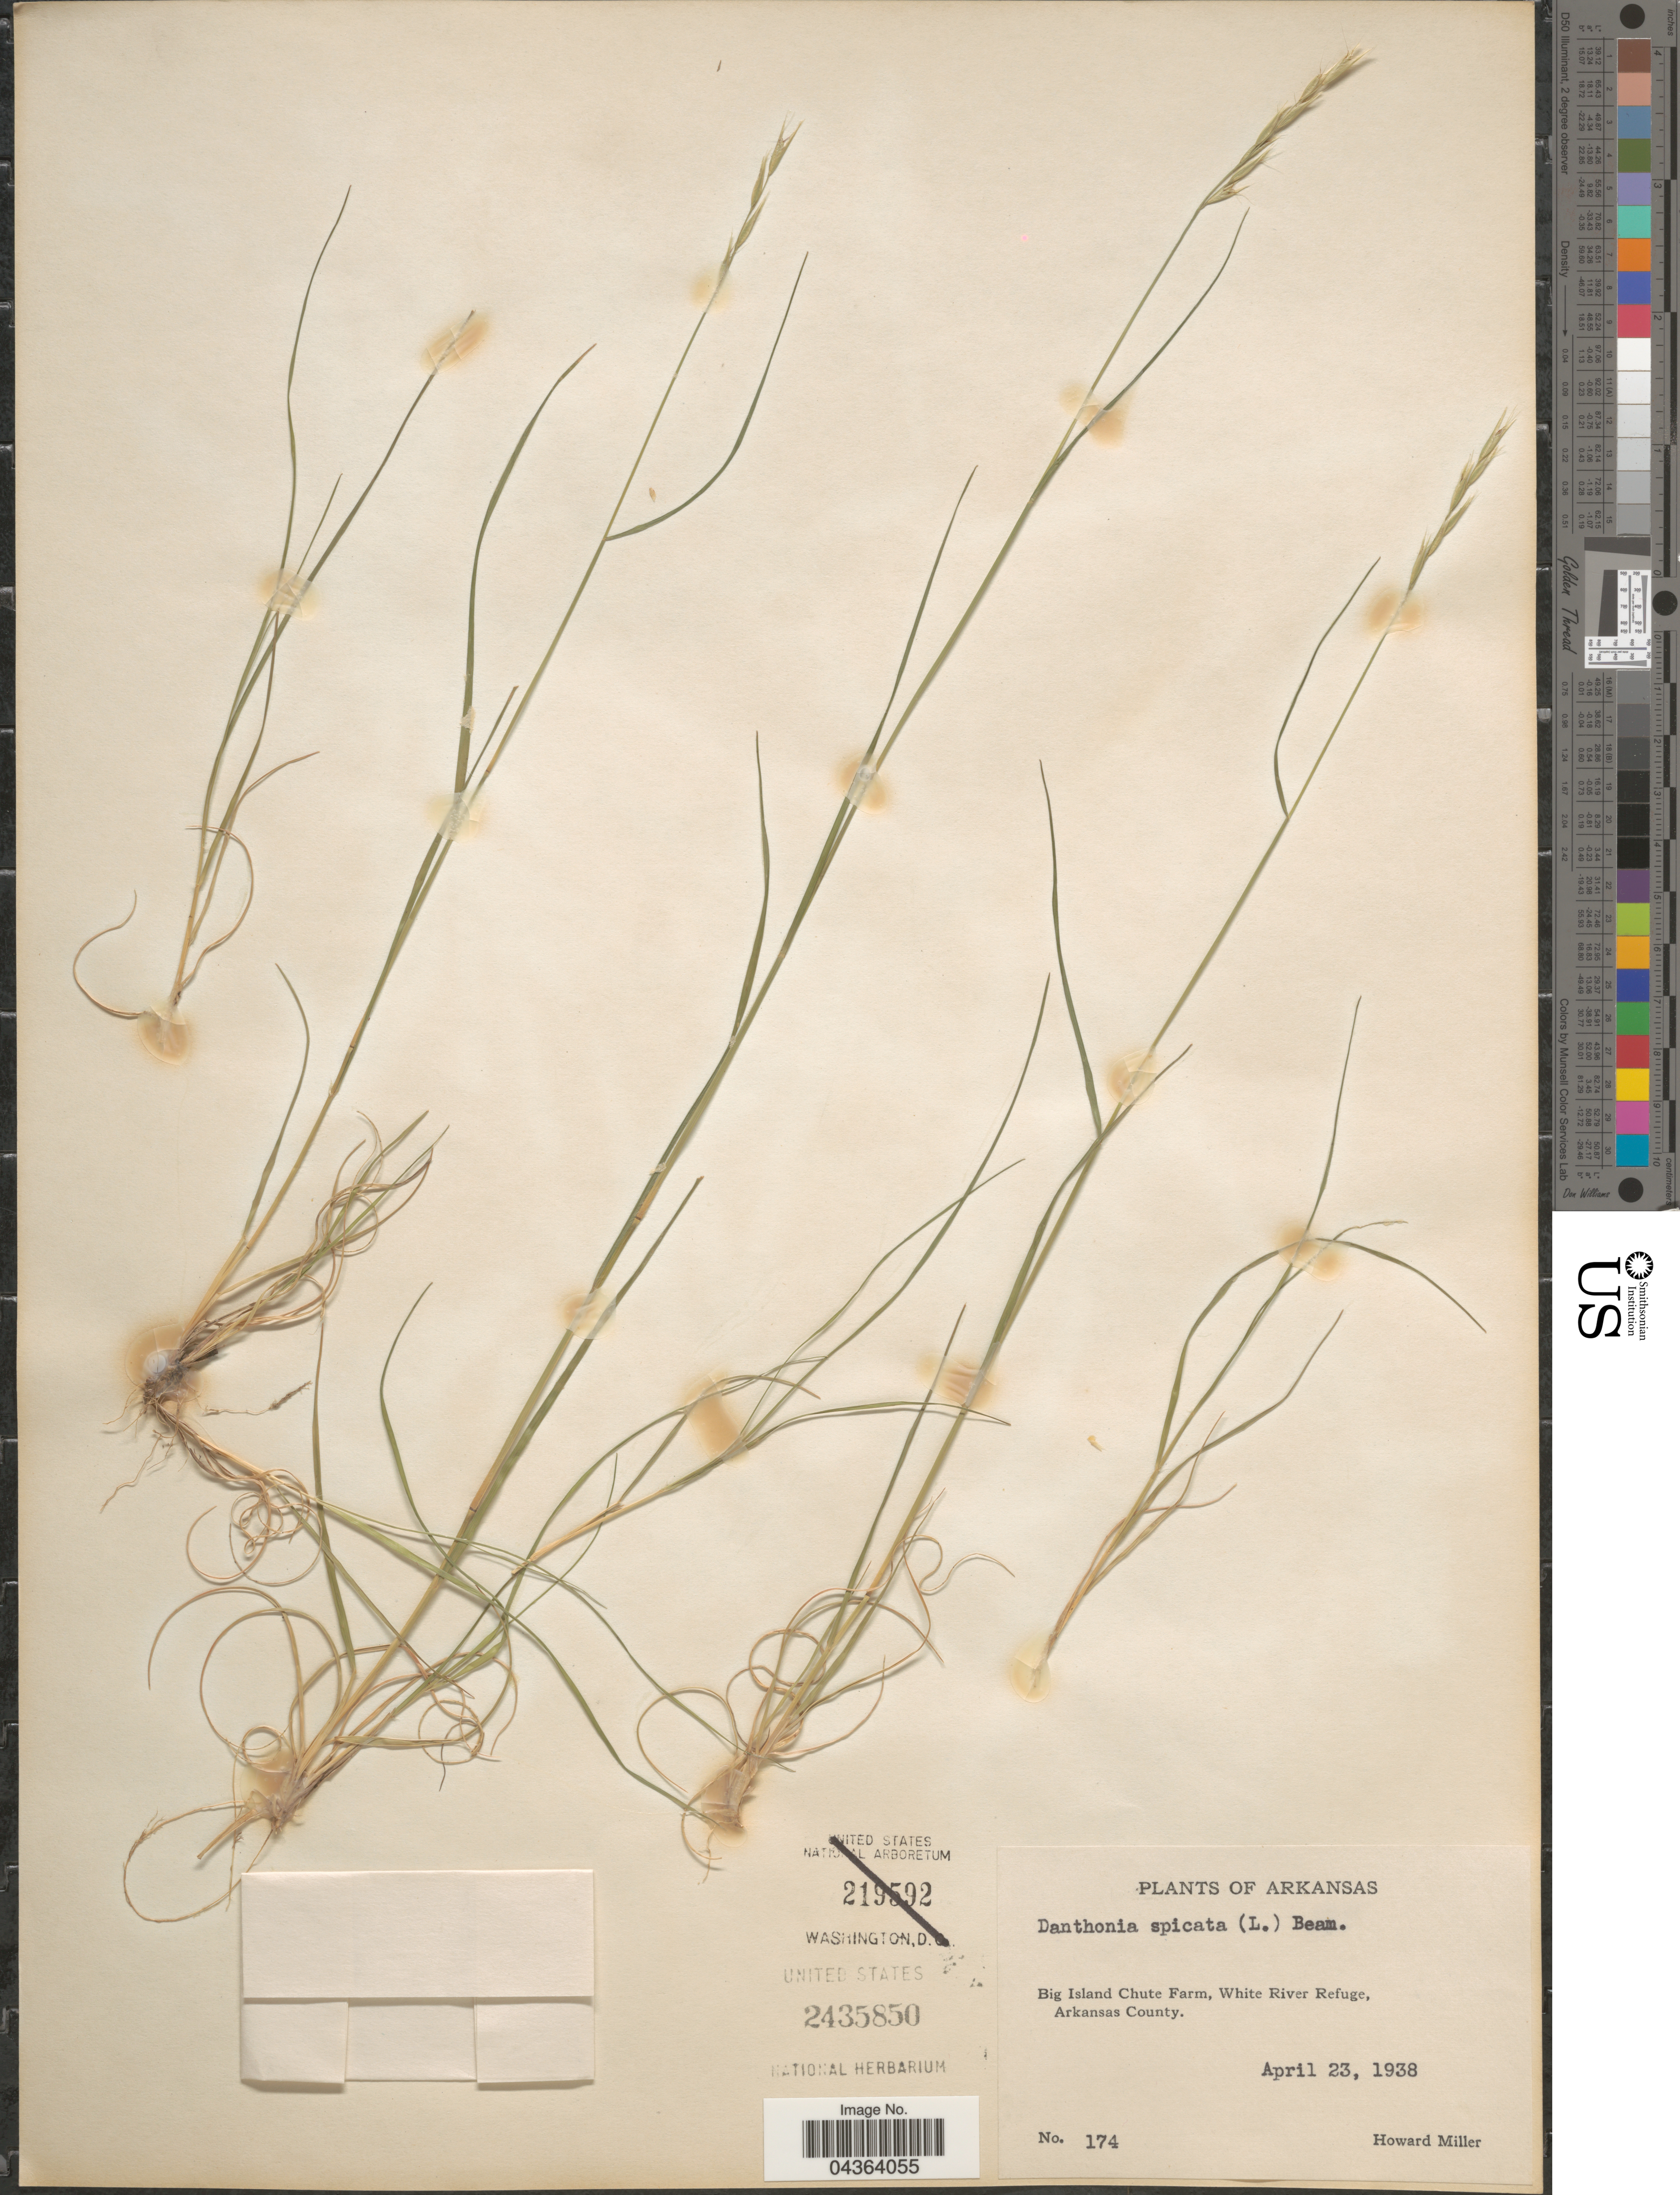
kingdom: Plantae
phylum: Tracheophyta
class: Liliopsida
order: Poales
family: Poaceae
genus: Danthonia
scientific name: Danthonia spicata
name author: (L.) P. Beauv. ex Roem. & Schult.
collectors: H. Miller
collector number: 174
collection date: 1938-04-23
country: United States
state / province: Arkansas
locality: Big Island Chute Farm, White River Refuge, Arkansas County.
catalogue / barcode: US 2435850